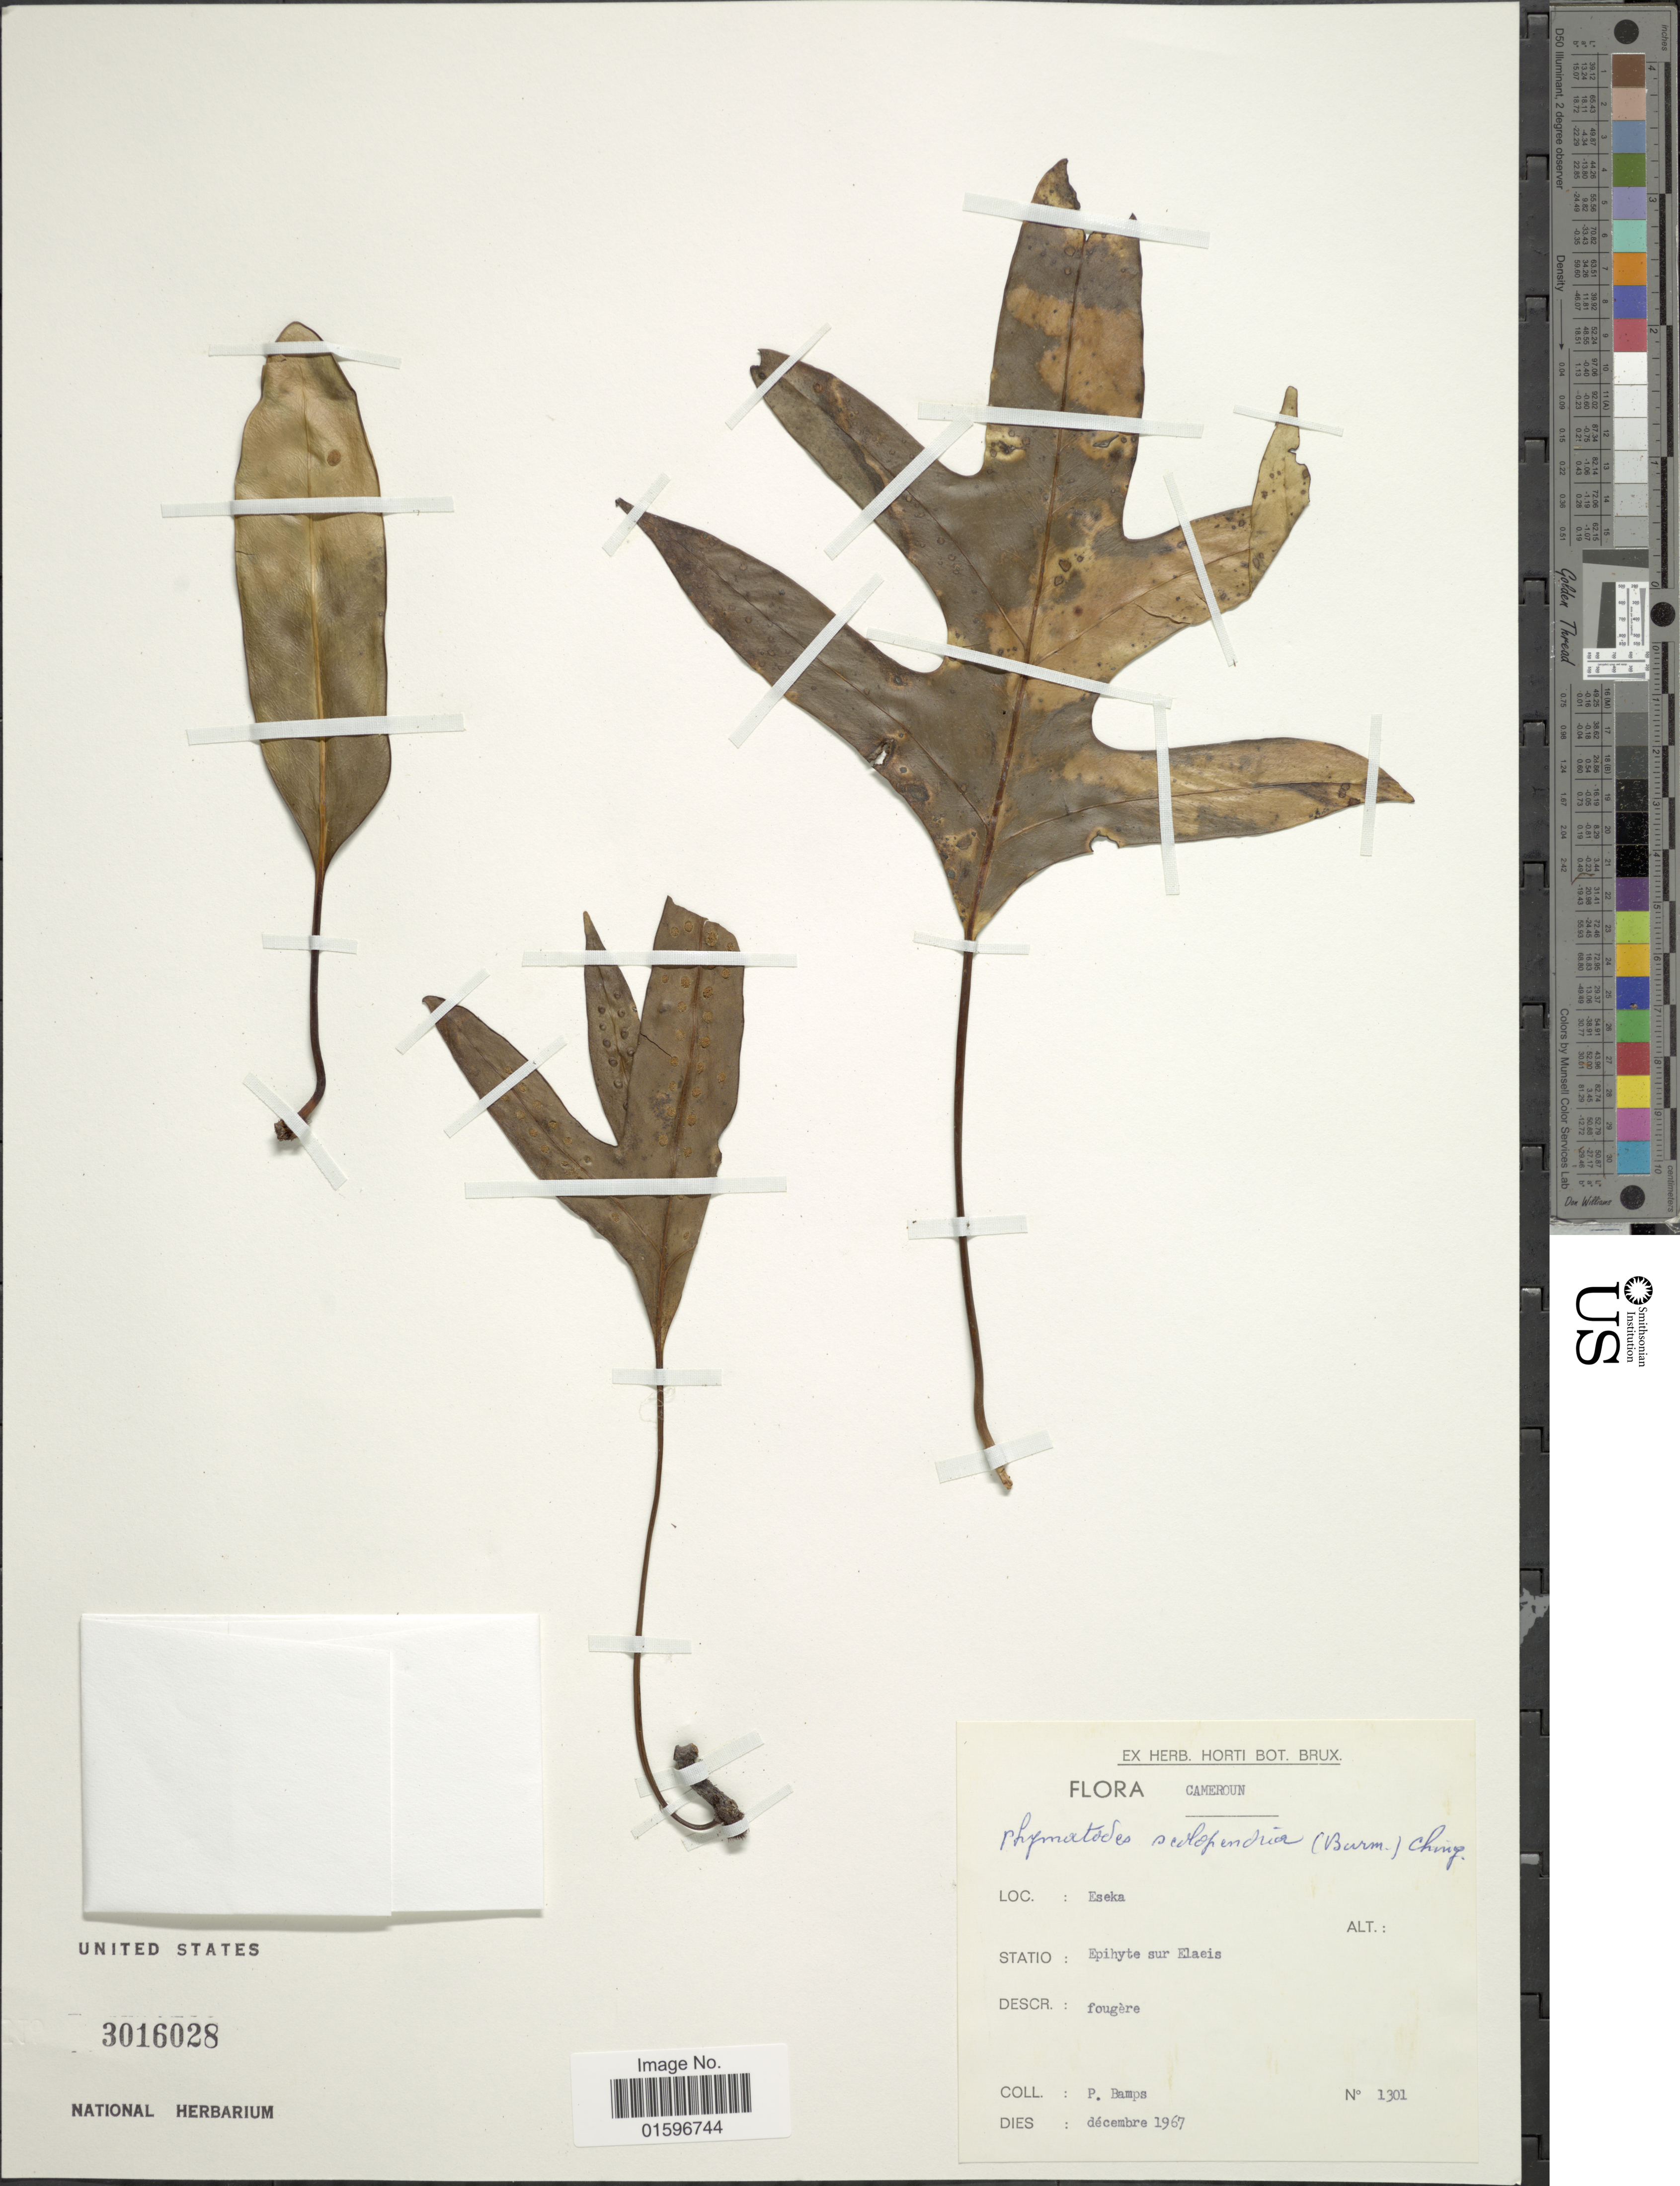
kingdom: Plantae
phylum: Tracheophyta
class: Polypodiopsida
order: Polypodiales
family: Polypodiaceae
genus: Polypodium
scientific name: Polypodium scolopendria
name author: Burm. f.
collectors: P. Bamps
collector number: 1301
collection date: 1967-12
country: Cameroon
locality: Cameroun, Eseka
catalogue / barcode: US 3016028